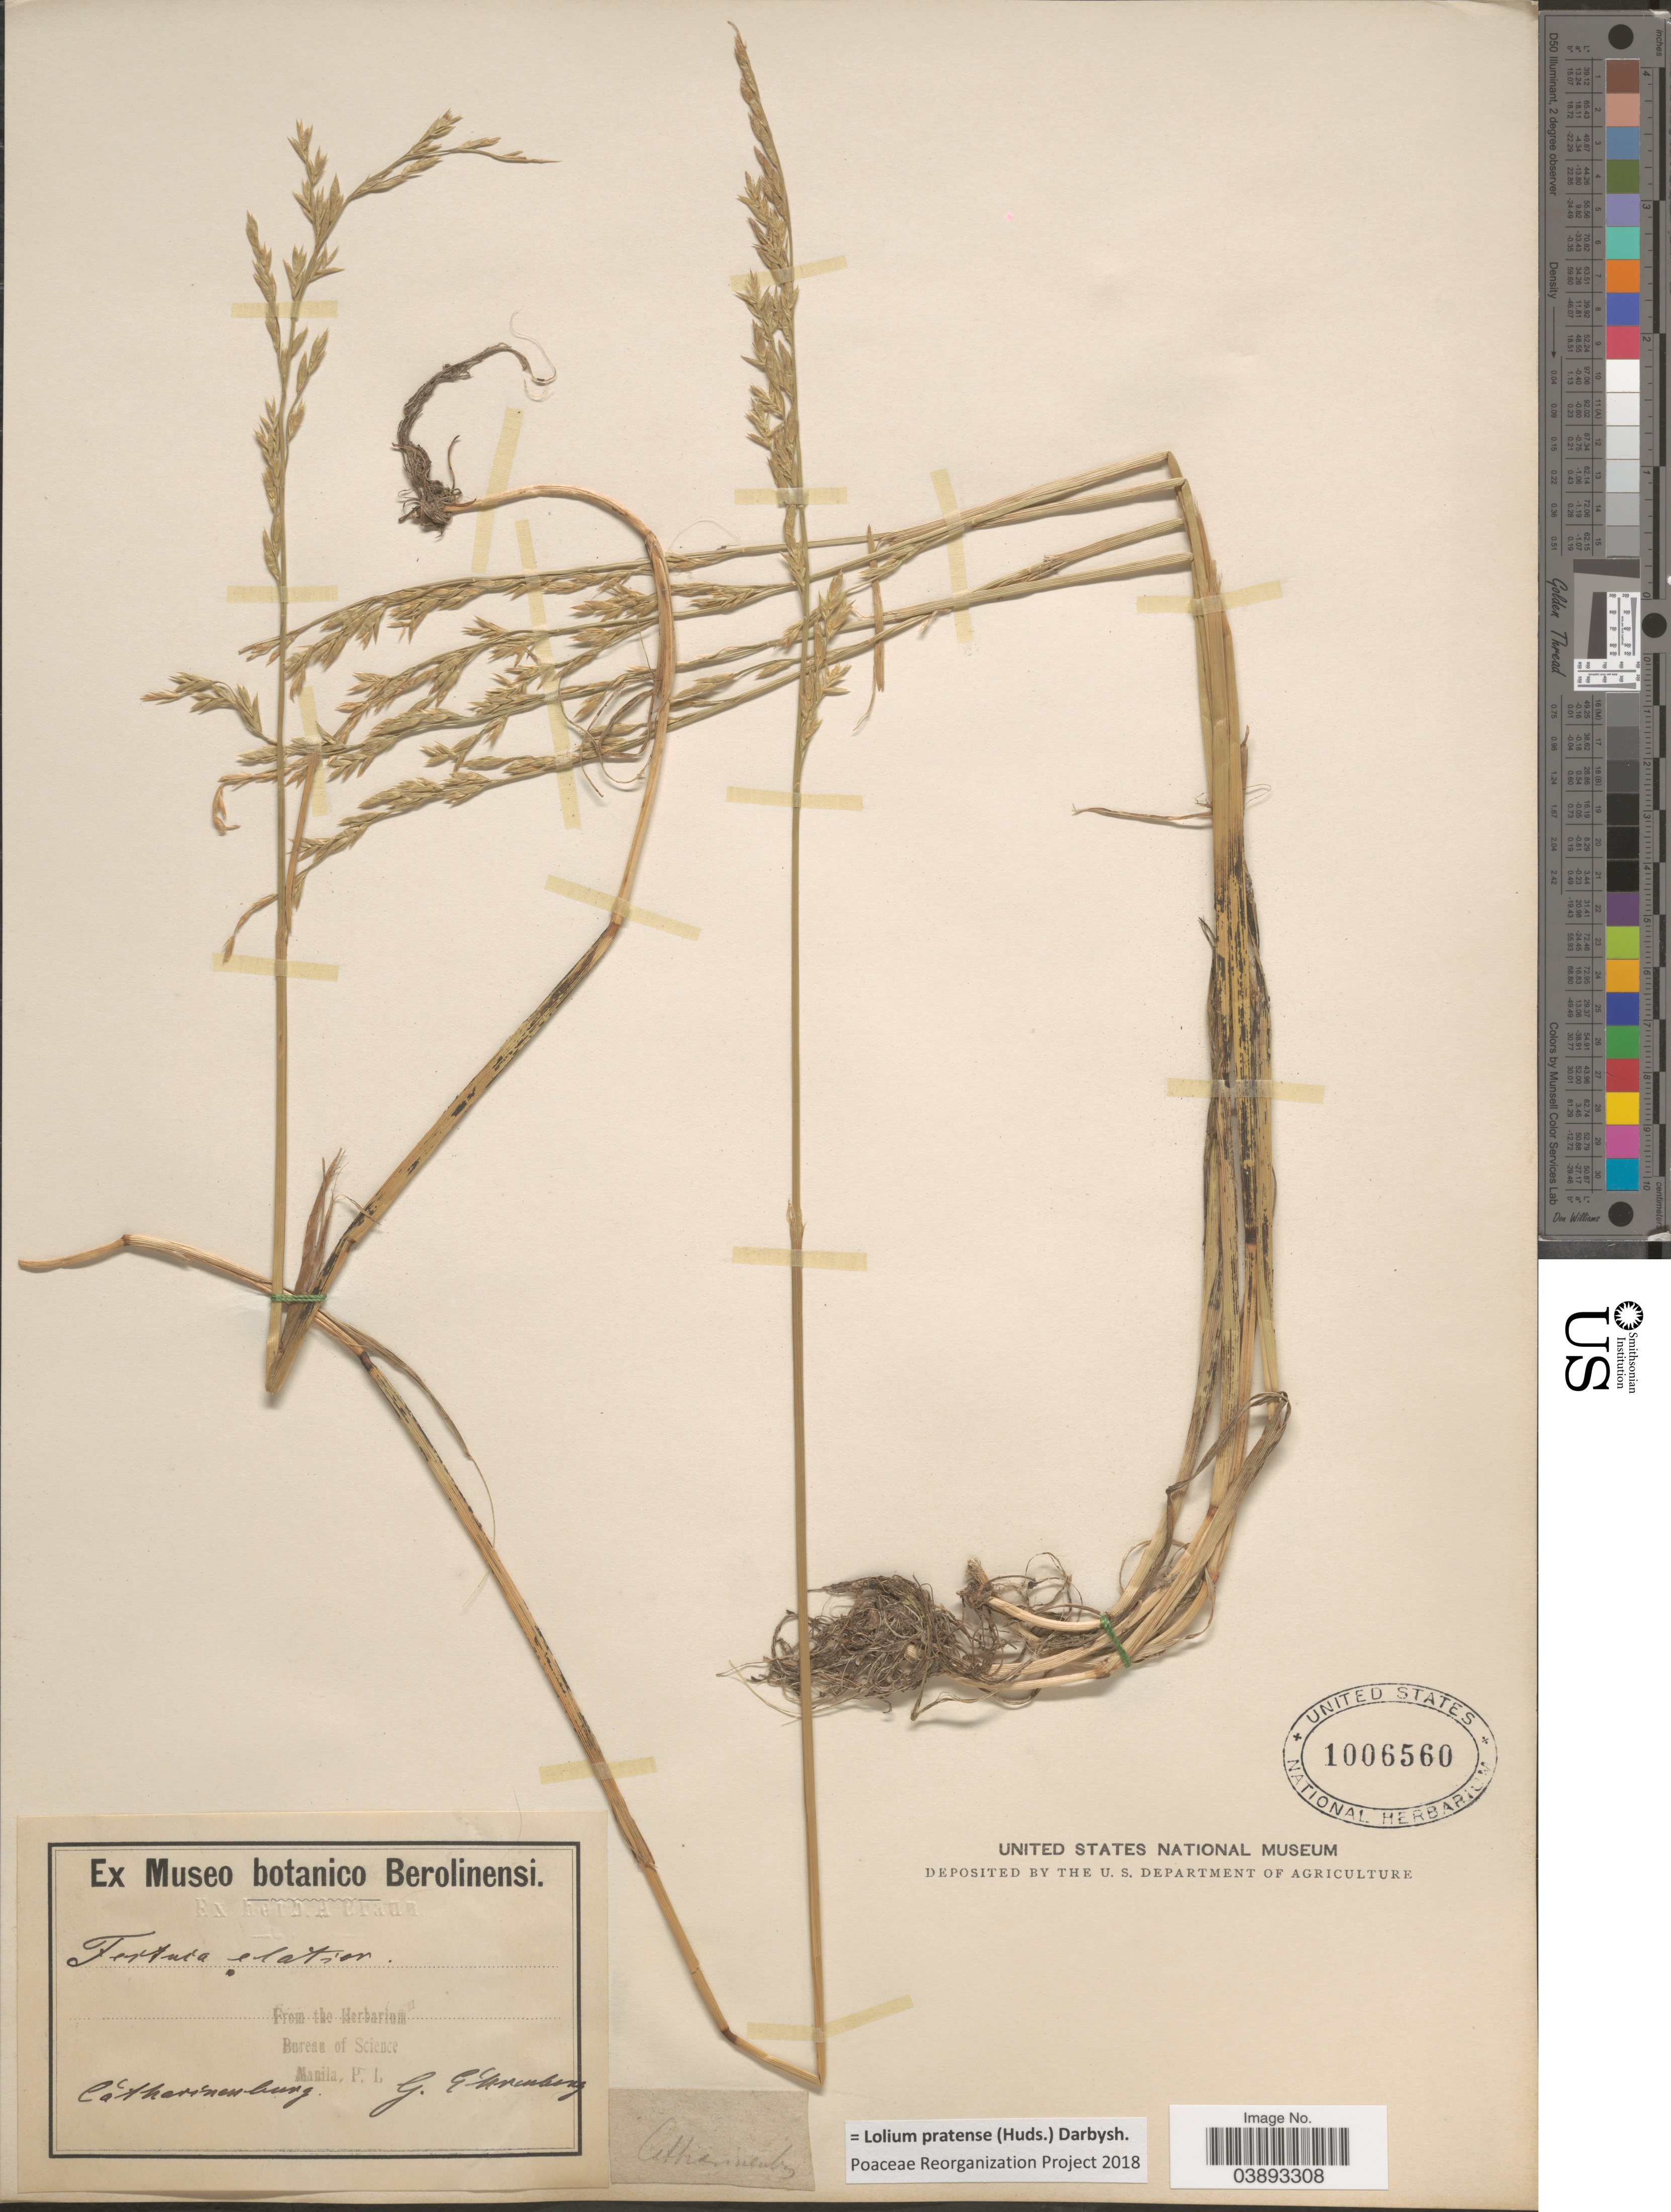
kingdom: Plantae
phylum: Tracheophyta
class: Liliopsida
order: Poales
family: Poaceae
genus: Lolium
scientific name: Lolium pratense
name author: (Huds.) Darbysh.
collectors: C. G. Ehrenberg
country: Germany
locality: Catherinenburg.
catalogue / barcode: US 1006560